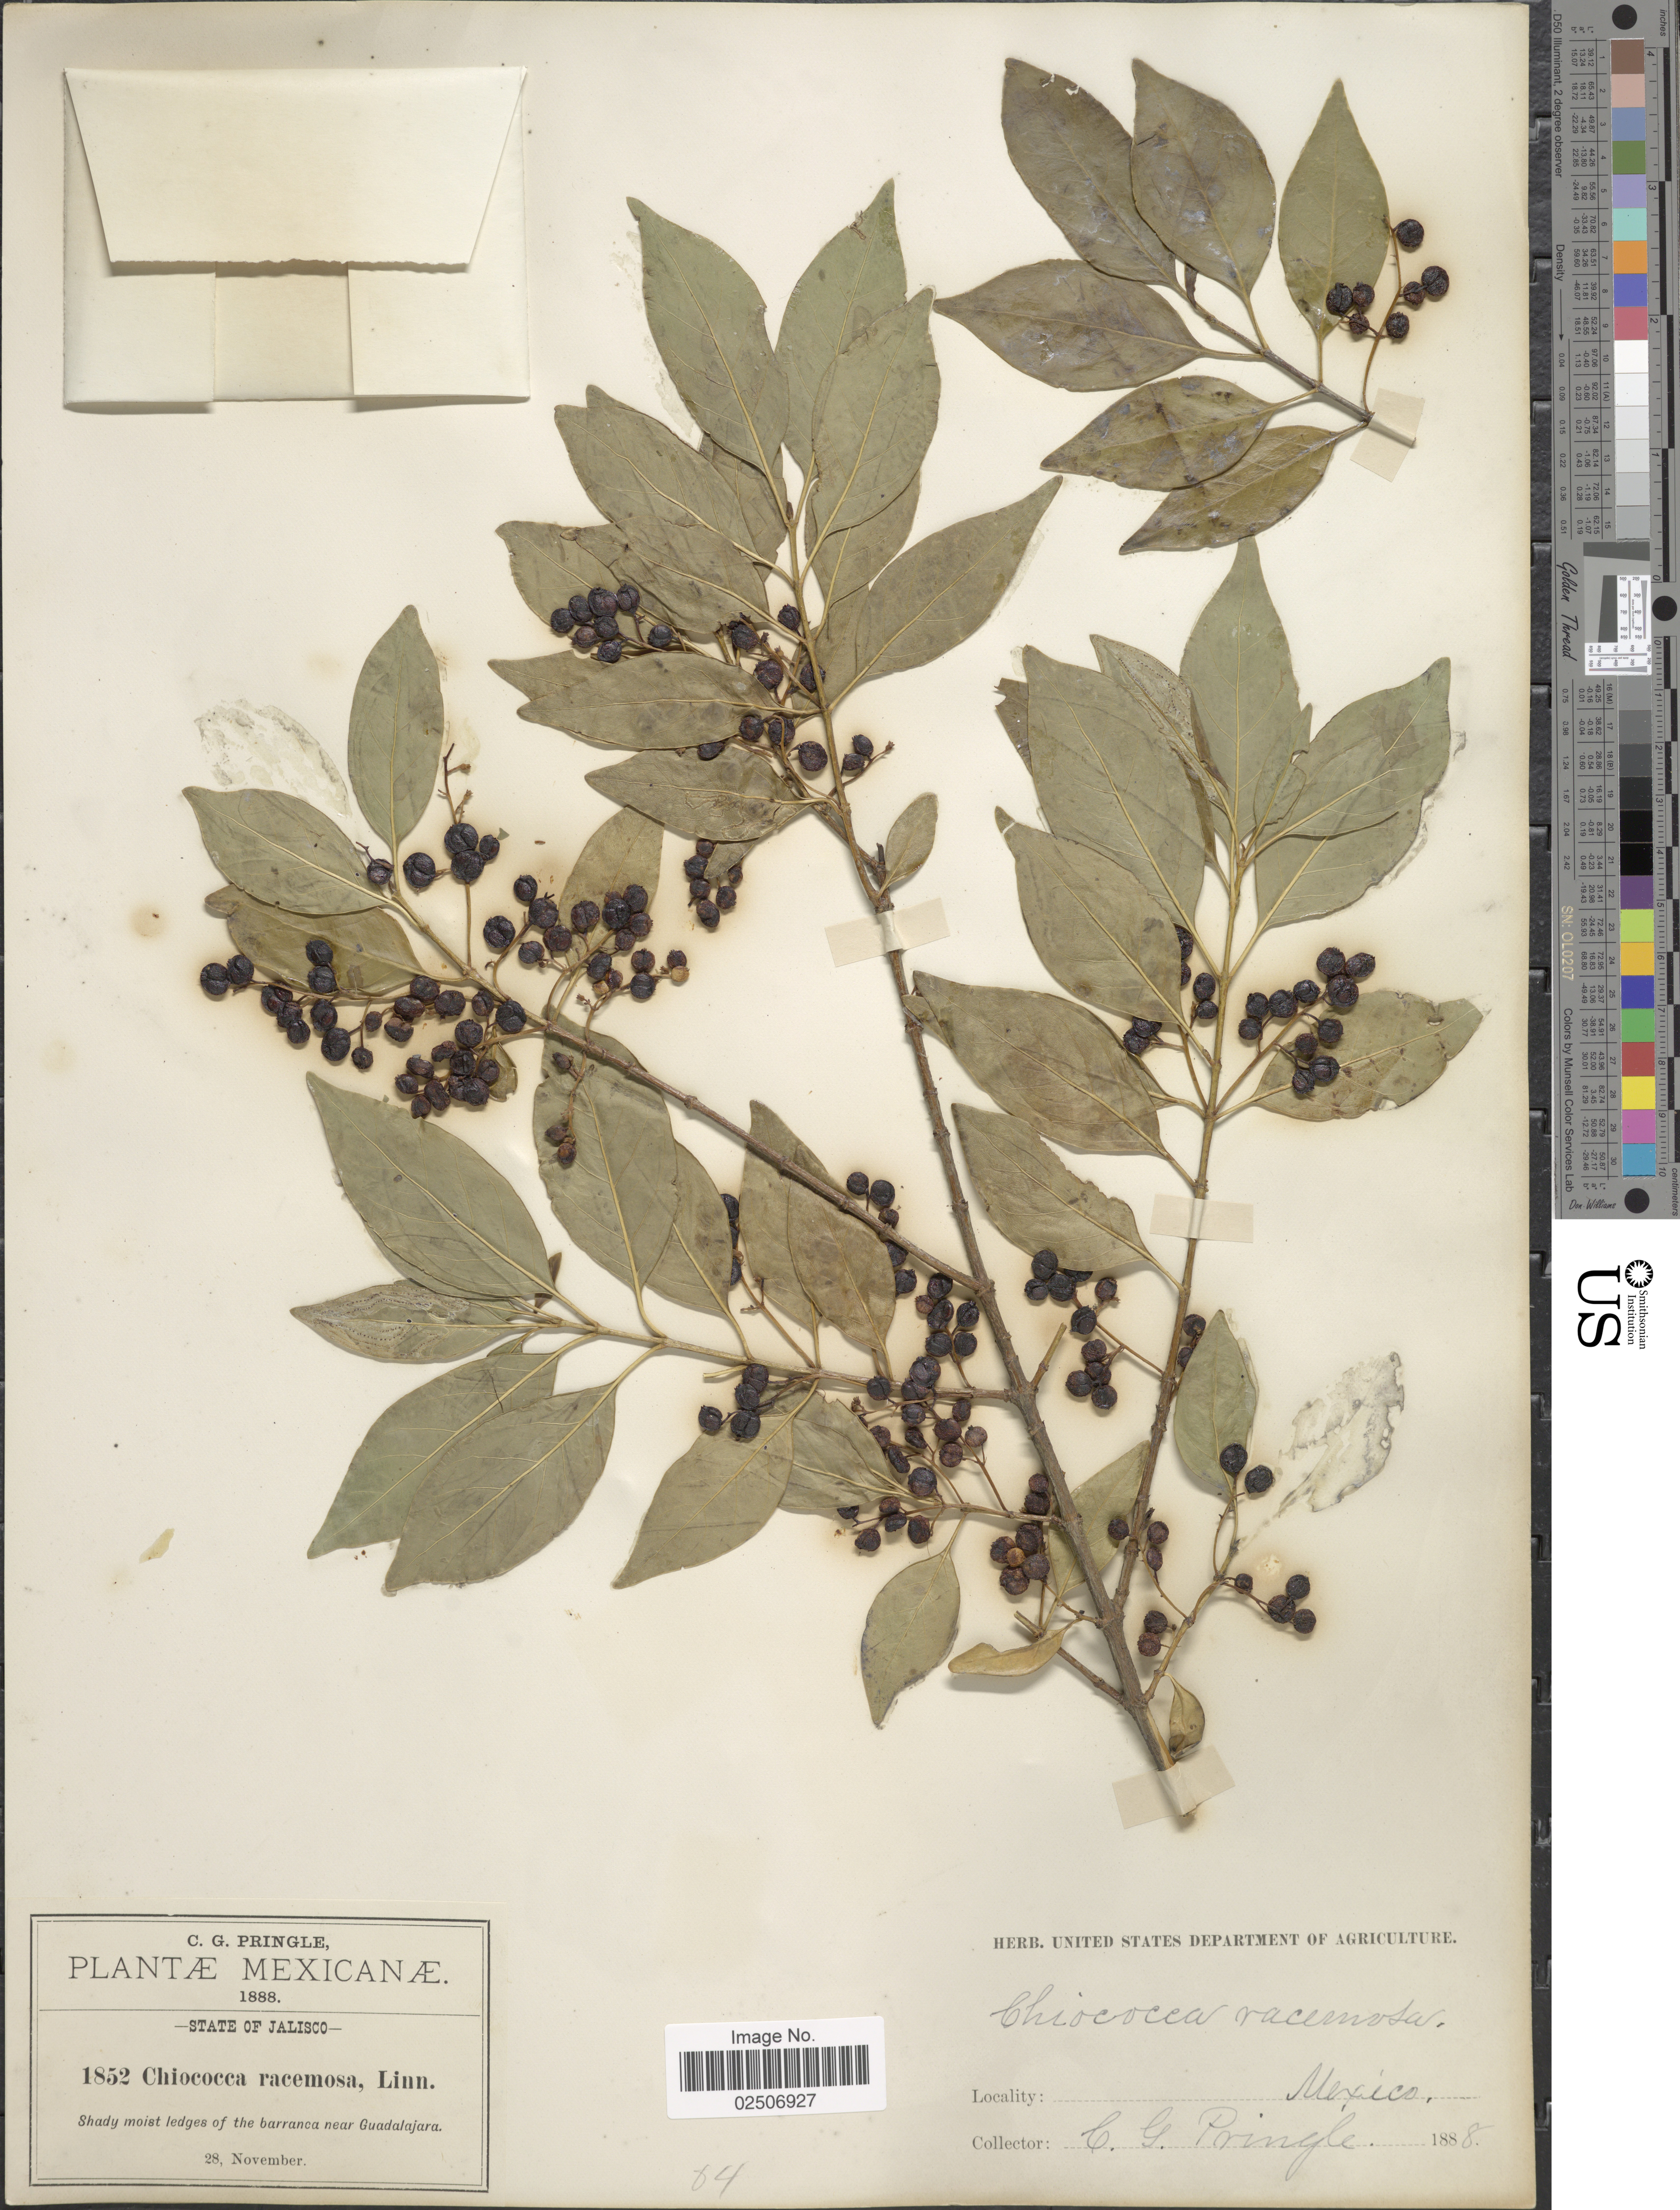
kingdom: Plantae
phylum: Tracheophyta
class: Magnoliopsida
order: Gentianales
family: Rubiaceae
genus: Chiococca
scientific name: Chiococca alba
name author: (L.) Hitchc.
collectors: C. G. Pringle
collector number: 1852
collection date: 1888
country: Mexico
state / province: Jalisco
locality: Shady moist ledges of the barranca near Guadalajara